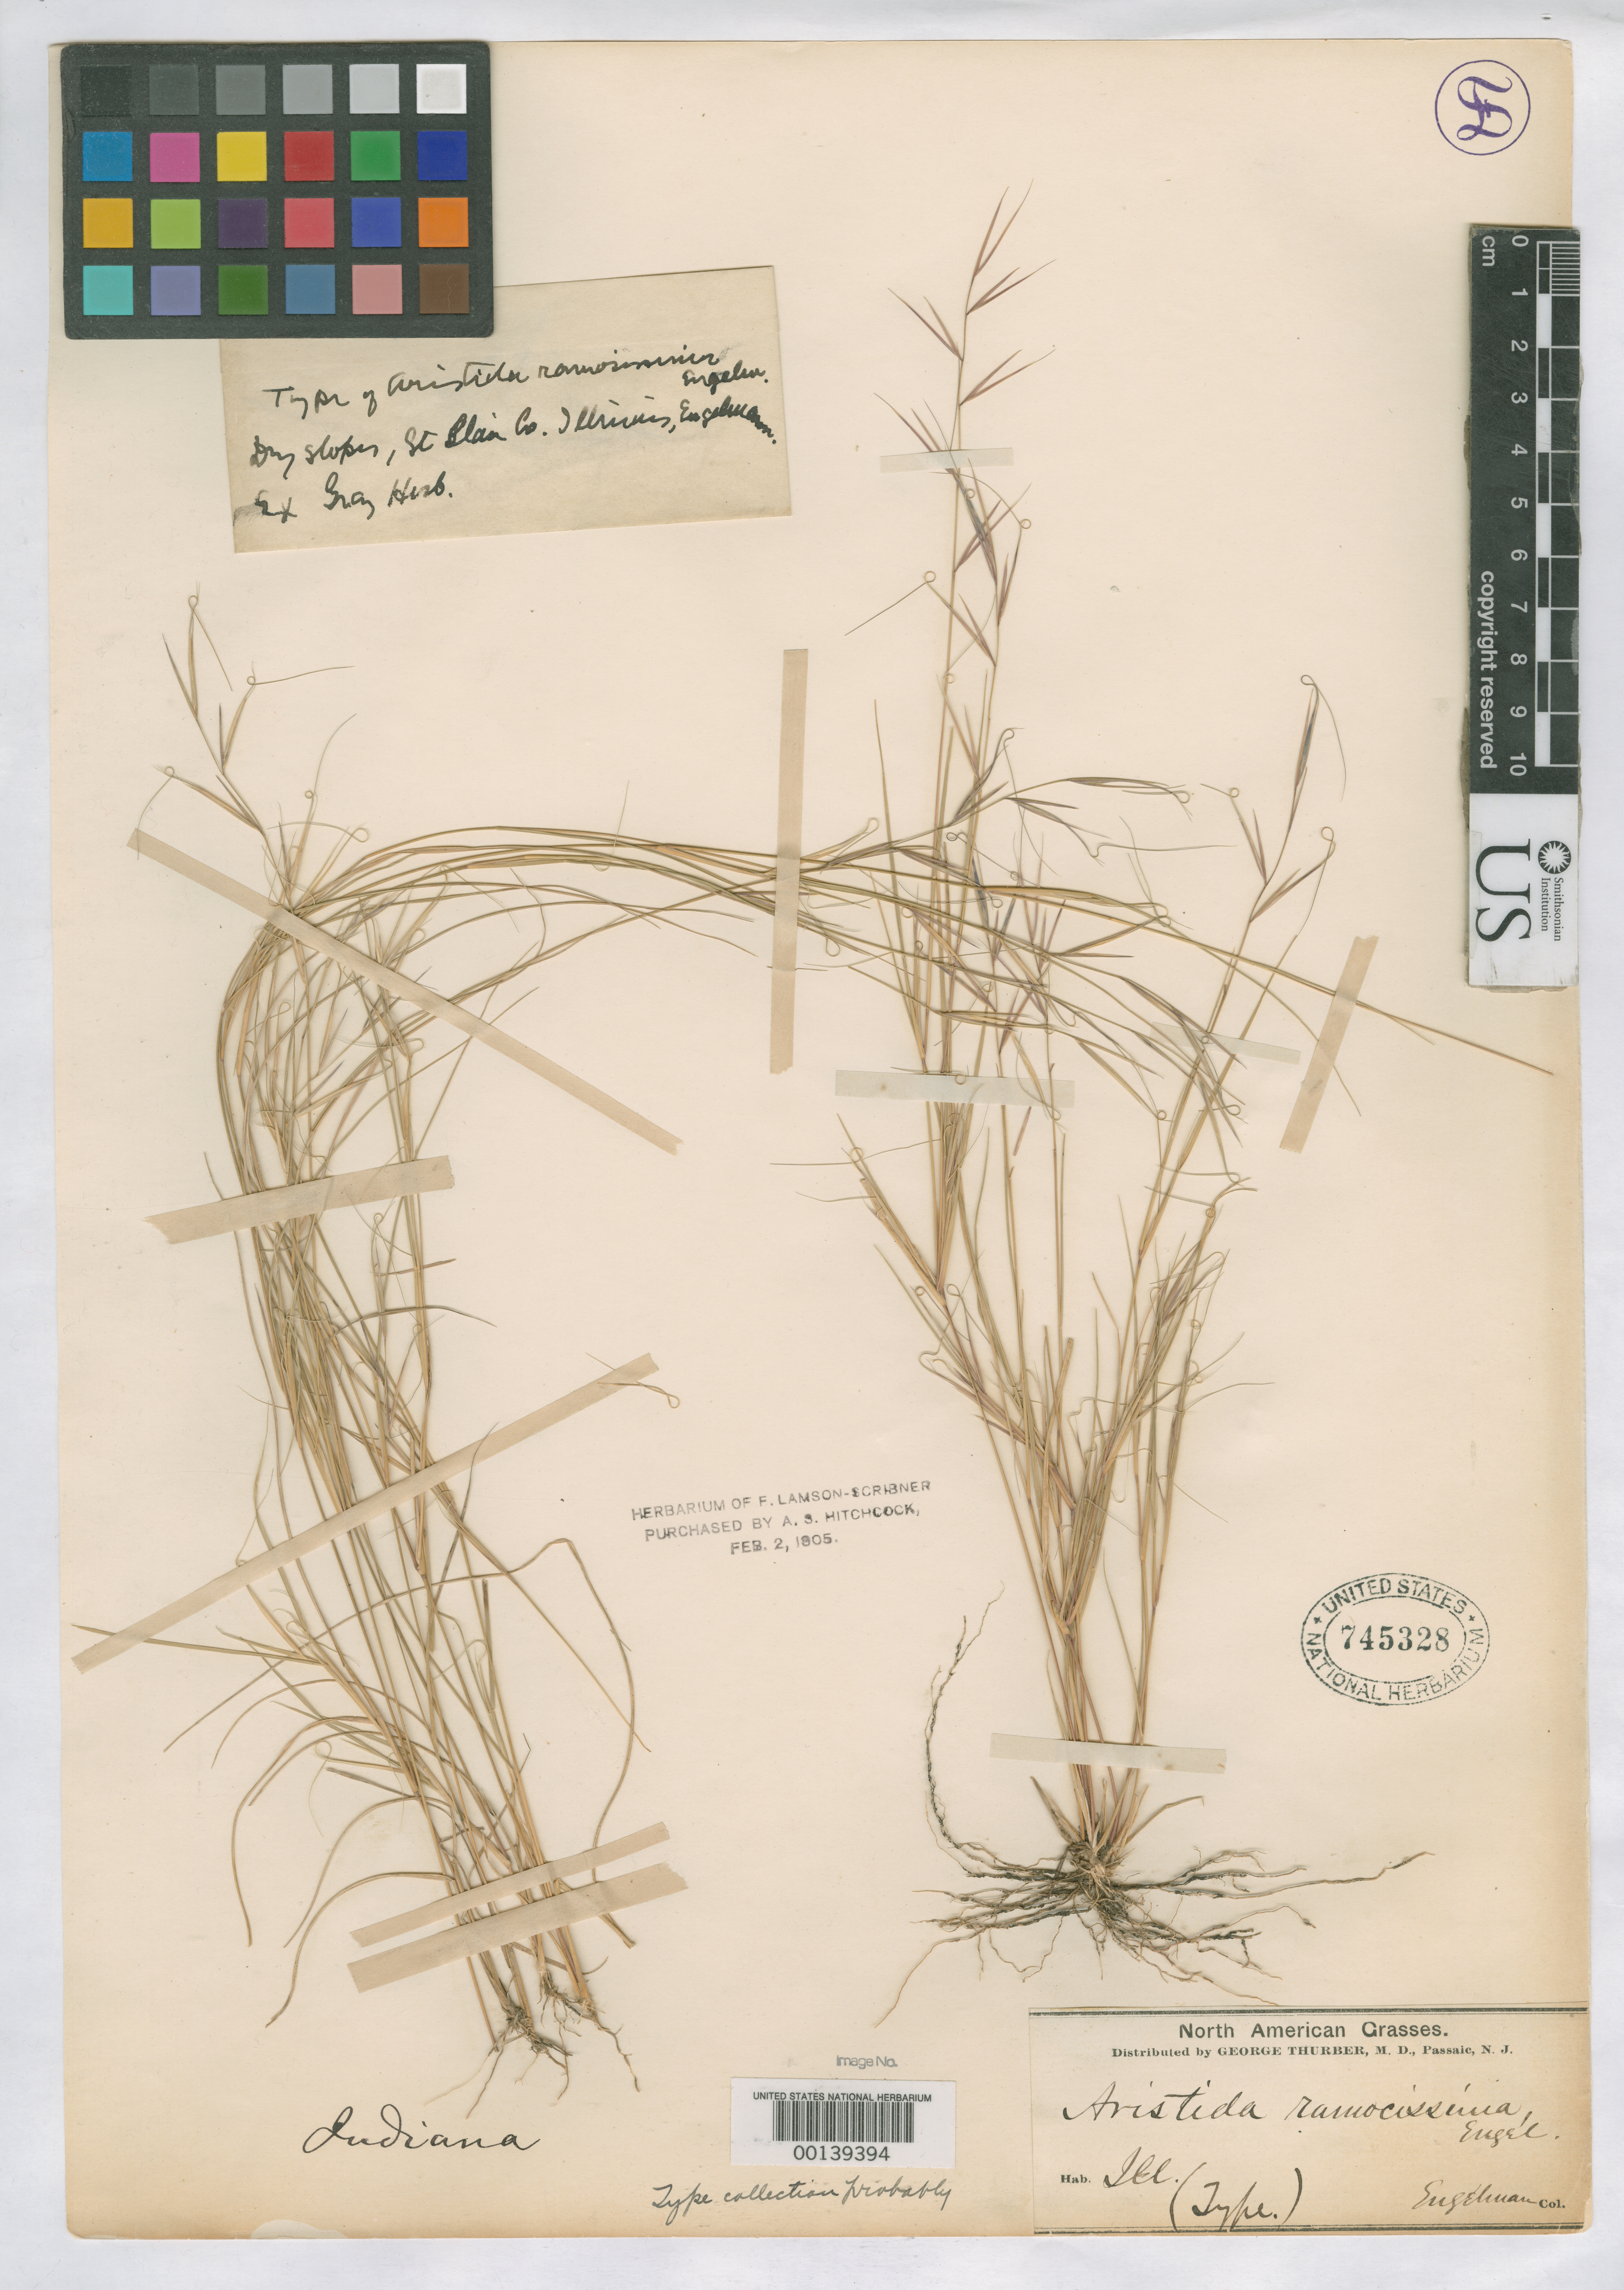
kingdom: Plantae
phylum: Tracheophyta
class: Liliopsida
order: Poales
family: Poaceae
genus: Aristida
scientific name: Aristida ramosissima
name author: Engelm. ex A. Gray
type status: Type Collection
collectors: G. Engelmann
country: United States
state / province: Illinois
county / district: Saint Clair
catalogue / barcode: US 745328